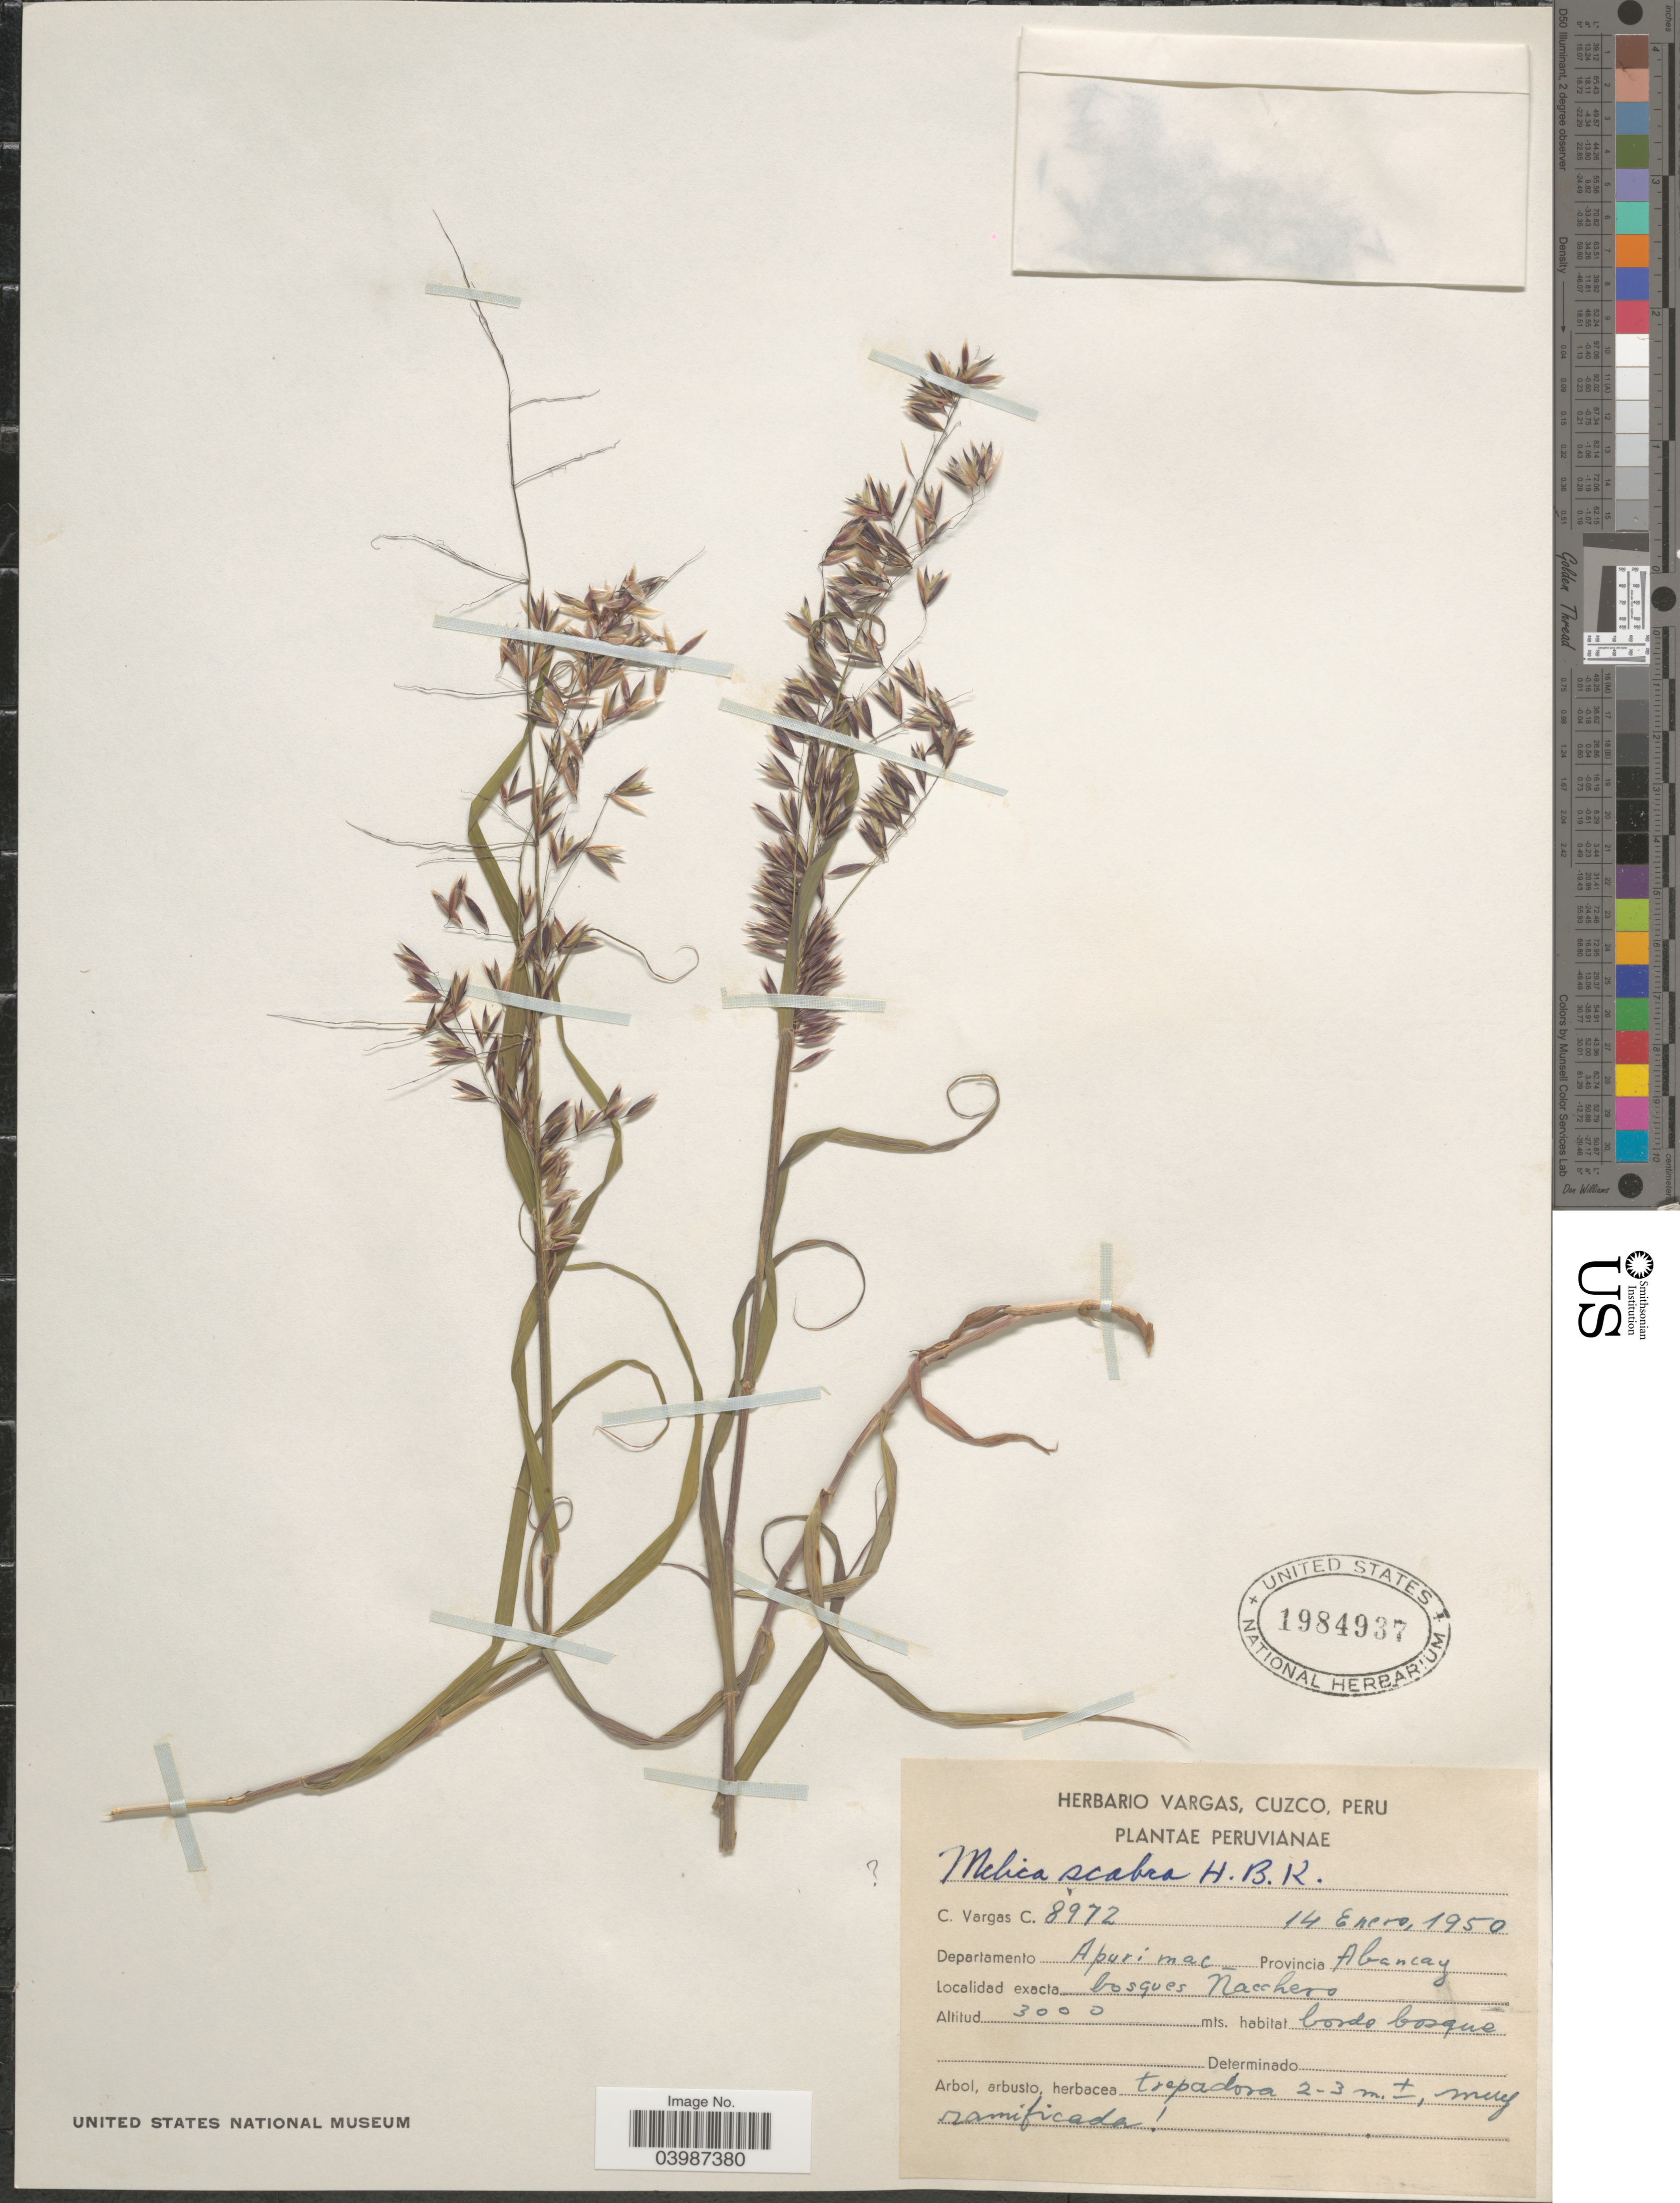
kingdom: Plantae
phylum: Tracheophyta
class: Liliopsida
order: Poales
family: Poaceae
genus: Melica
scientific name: Melica scabra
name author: Kunth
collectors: C. Vargas Calderón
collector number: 8972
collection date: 1950-01-14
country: Peru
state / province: Apurímac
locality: Bosques Nacchero, Provincia Abancay, Departamento Apurímac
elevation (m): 3000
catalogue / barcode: US 1984937